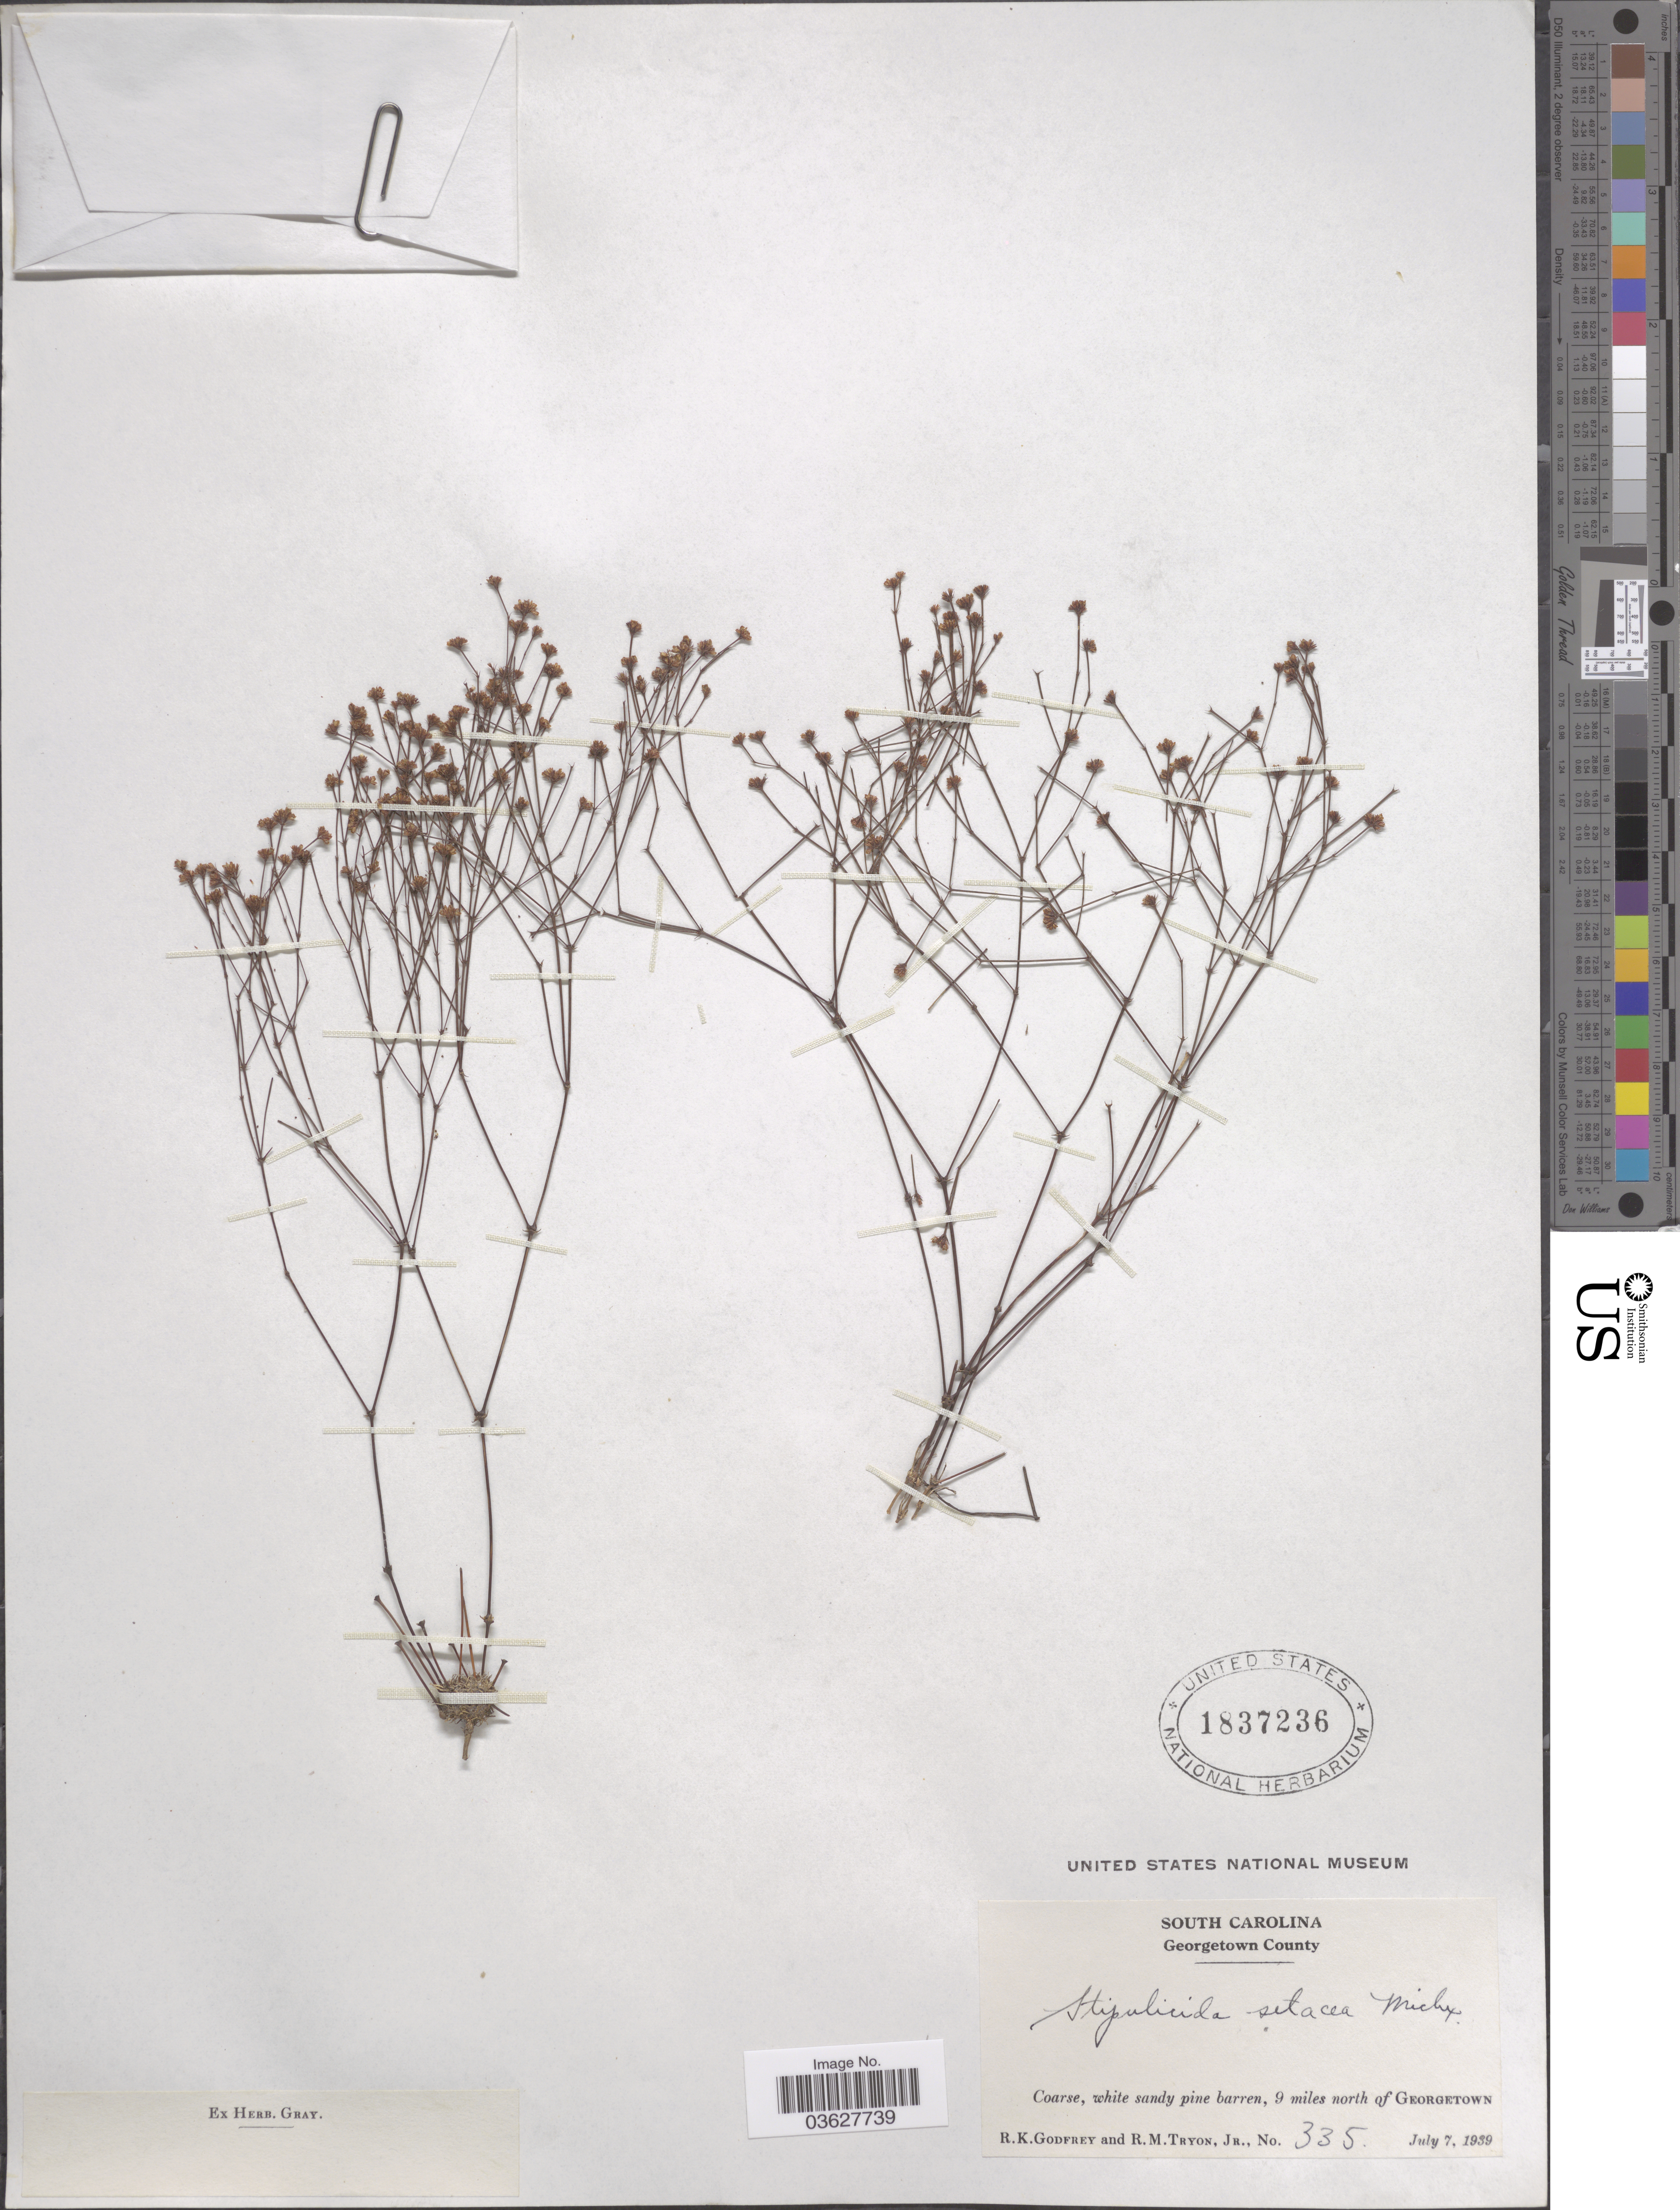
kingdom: Plantae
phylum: Tracheophyta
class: Magnoliopsida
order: Caryophyllales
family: Caryophyllaceae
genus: Stipulicida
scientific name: Stipulicida setacea var. setacea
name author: Michx.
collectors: R. K. Godfrey & R. Tryon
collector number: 335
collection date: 1939-07-07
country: United States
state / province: South Carolina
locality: Georgetown County. 9 miles north of Georgetown.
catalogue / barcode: US 1837236